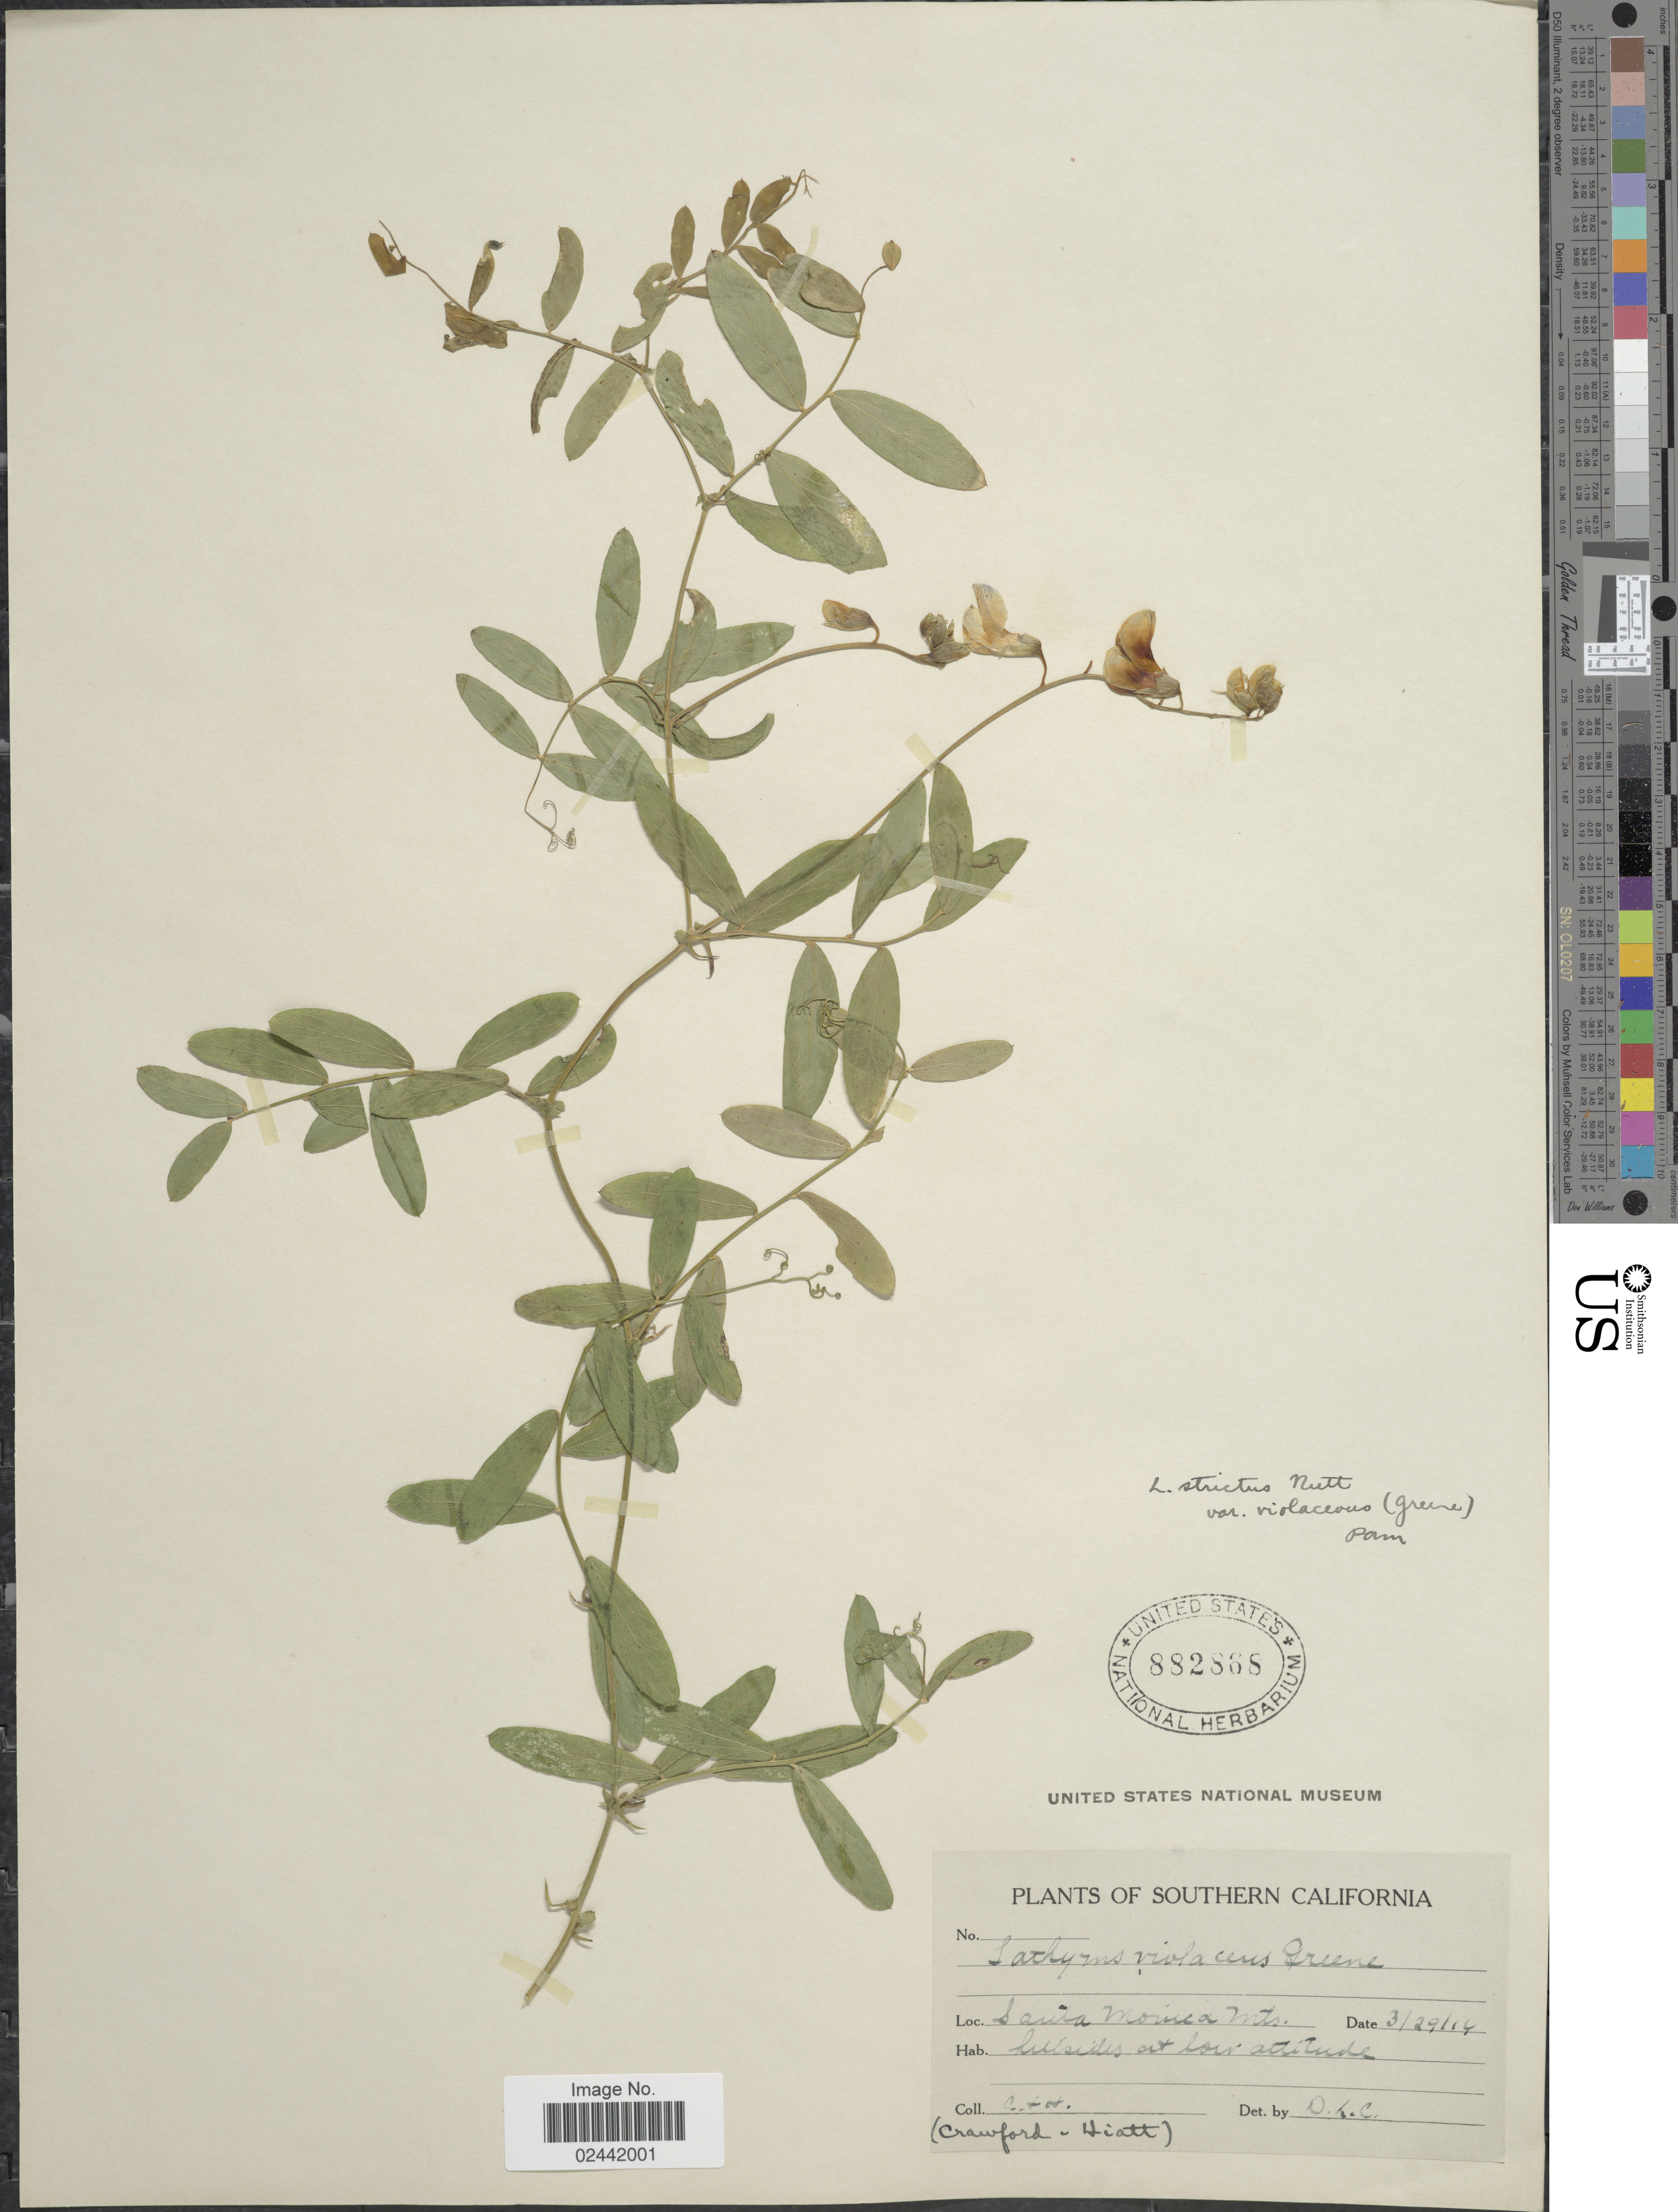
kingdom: Plantae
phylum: Tracheophyta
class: Magnoliopsida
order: Fabales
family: Fabaceae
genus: Lathyrus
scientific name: Lathyrus violaceus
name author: Greene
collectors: Crawford & Hiatt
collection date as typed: Transcribed d/m/y: 29/3/14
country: United States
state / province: California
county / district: Los Angeles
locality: Southern California. Santa Monica Mts.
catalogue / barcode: US 882868